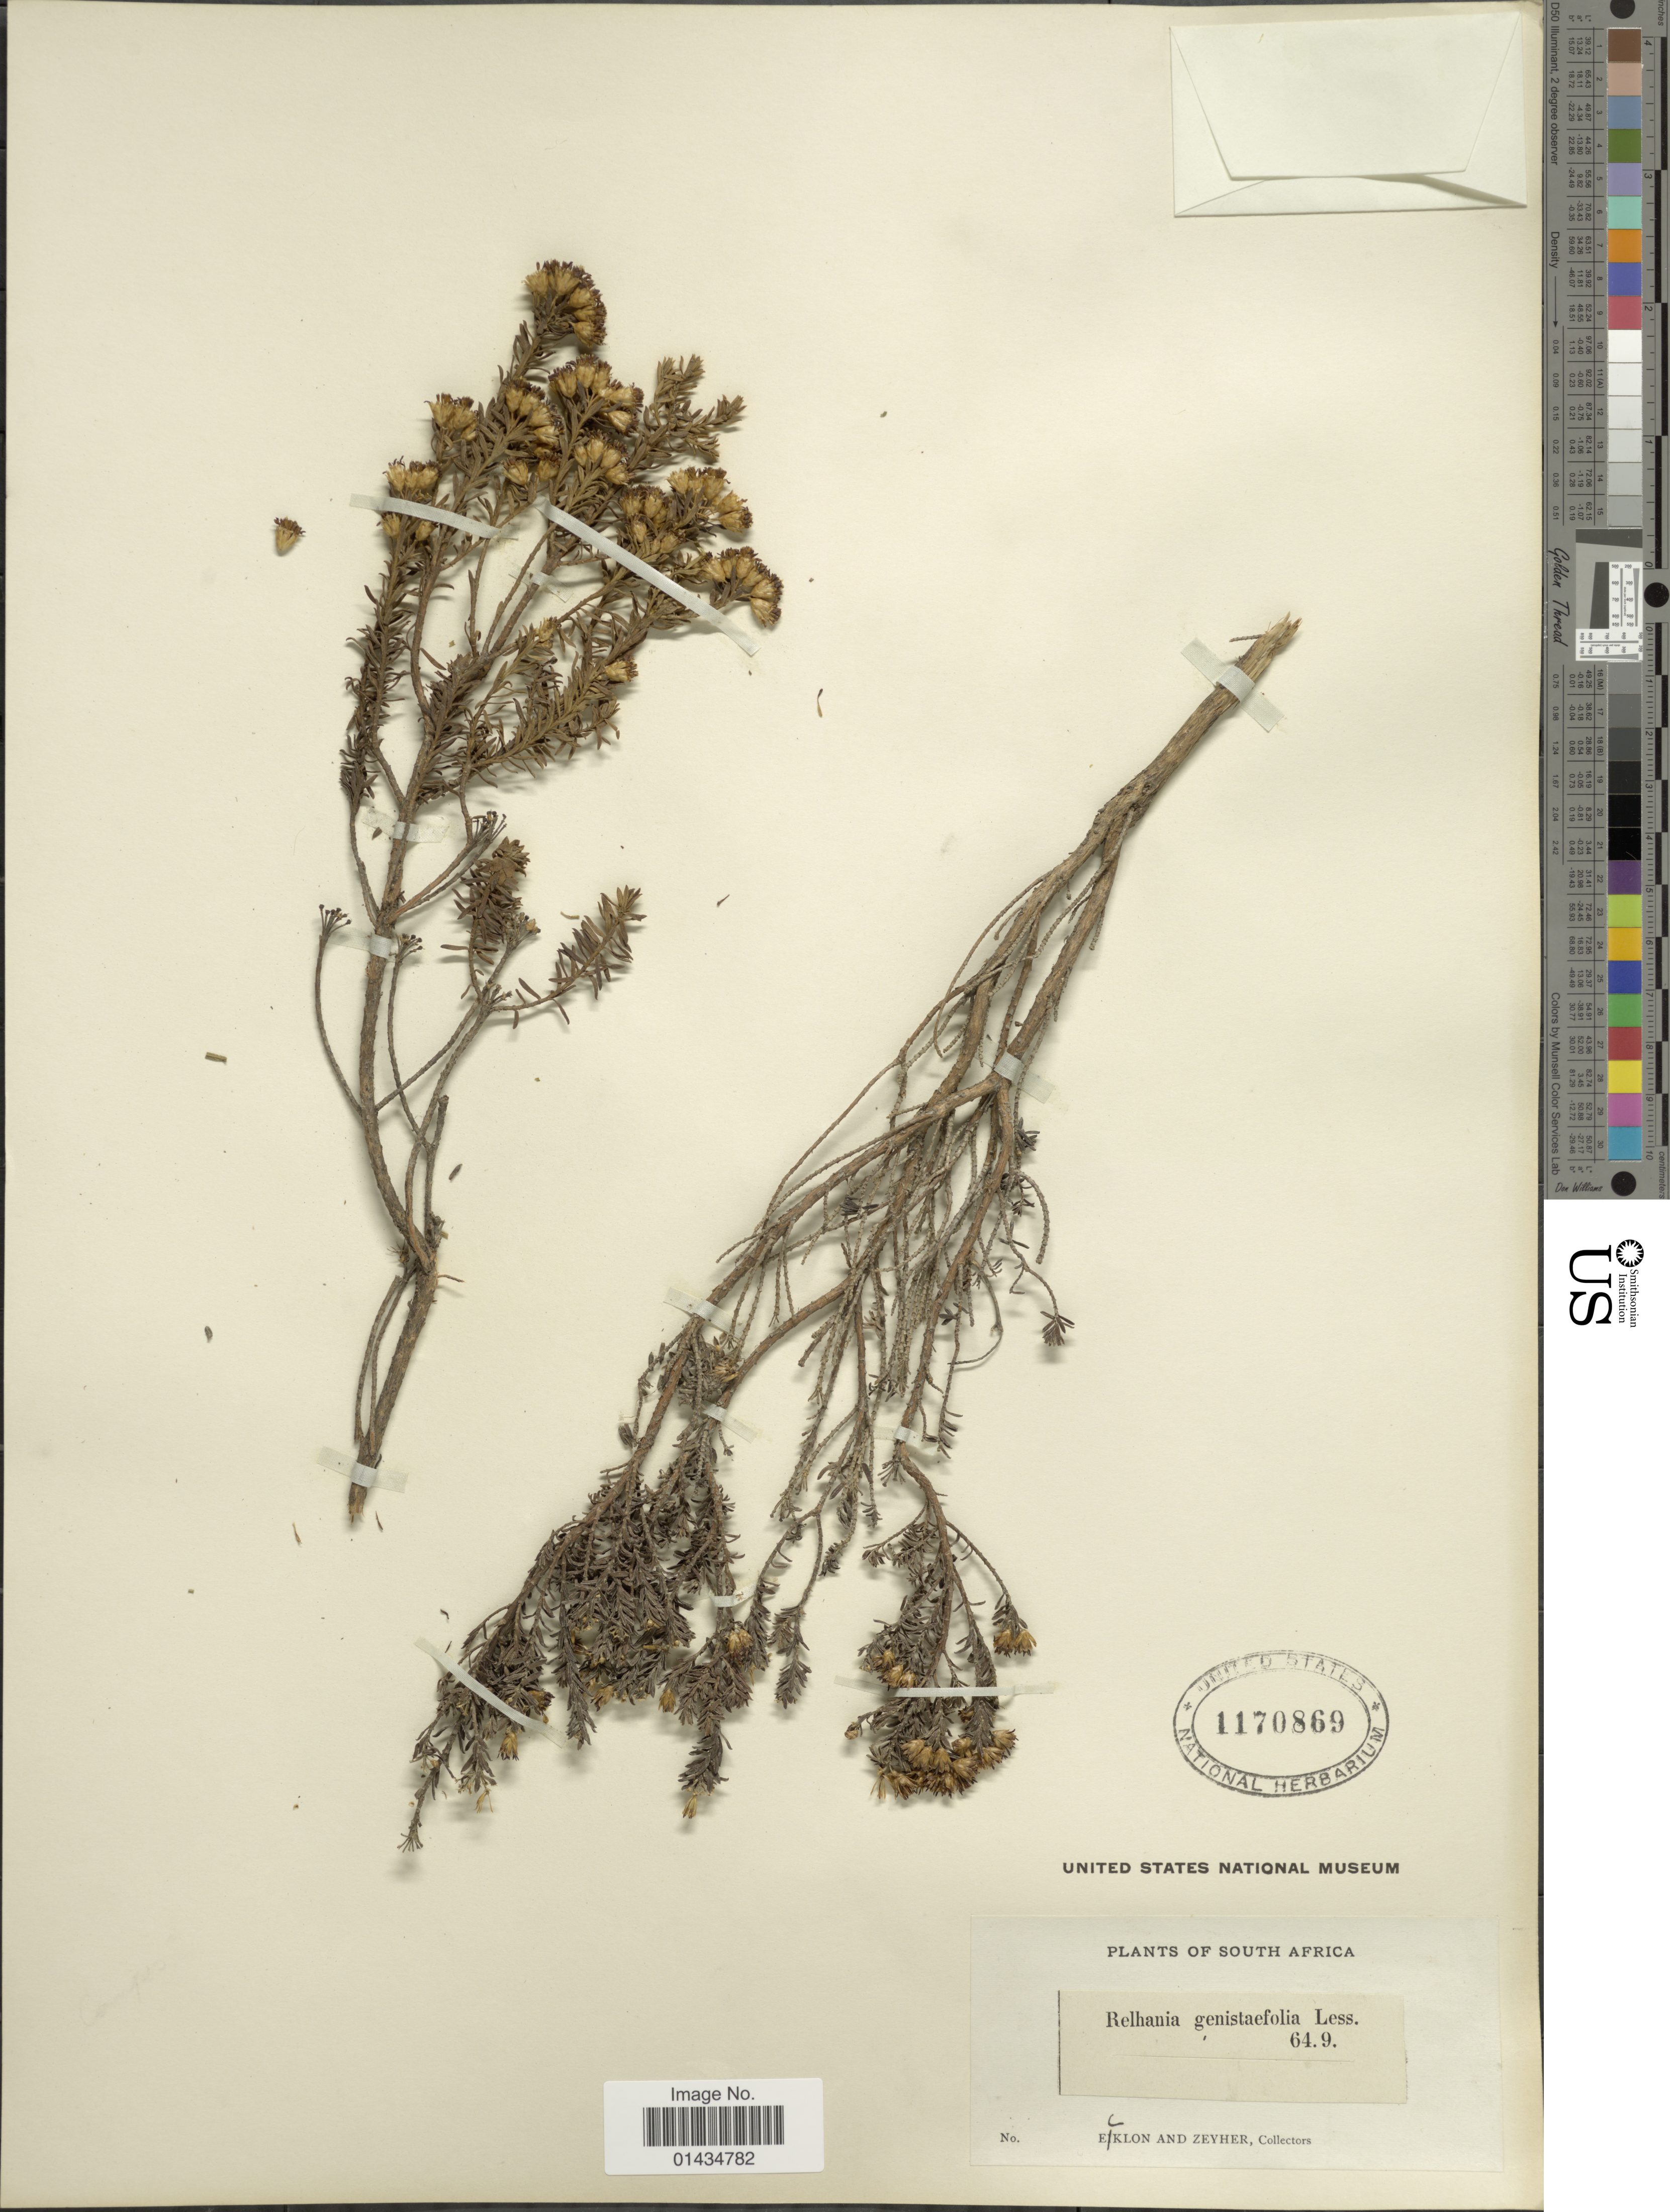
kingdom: Plantae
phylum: Tracheophyta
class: Magnoliopsida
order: Asterales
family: Asteraceae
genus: Relhania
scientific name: Relhania genistaefolia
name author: (L.) L'Hér.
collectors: -. Ecklon & -. Zeyher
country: South Africa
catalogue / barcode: US 1170869